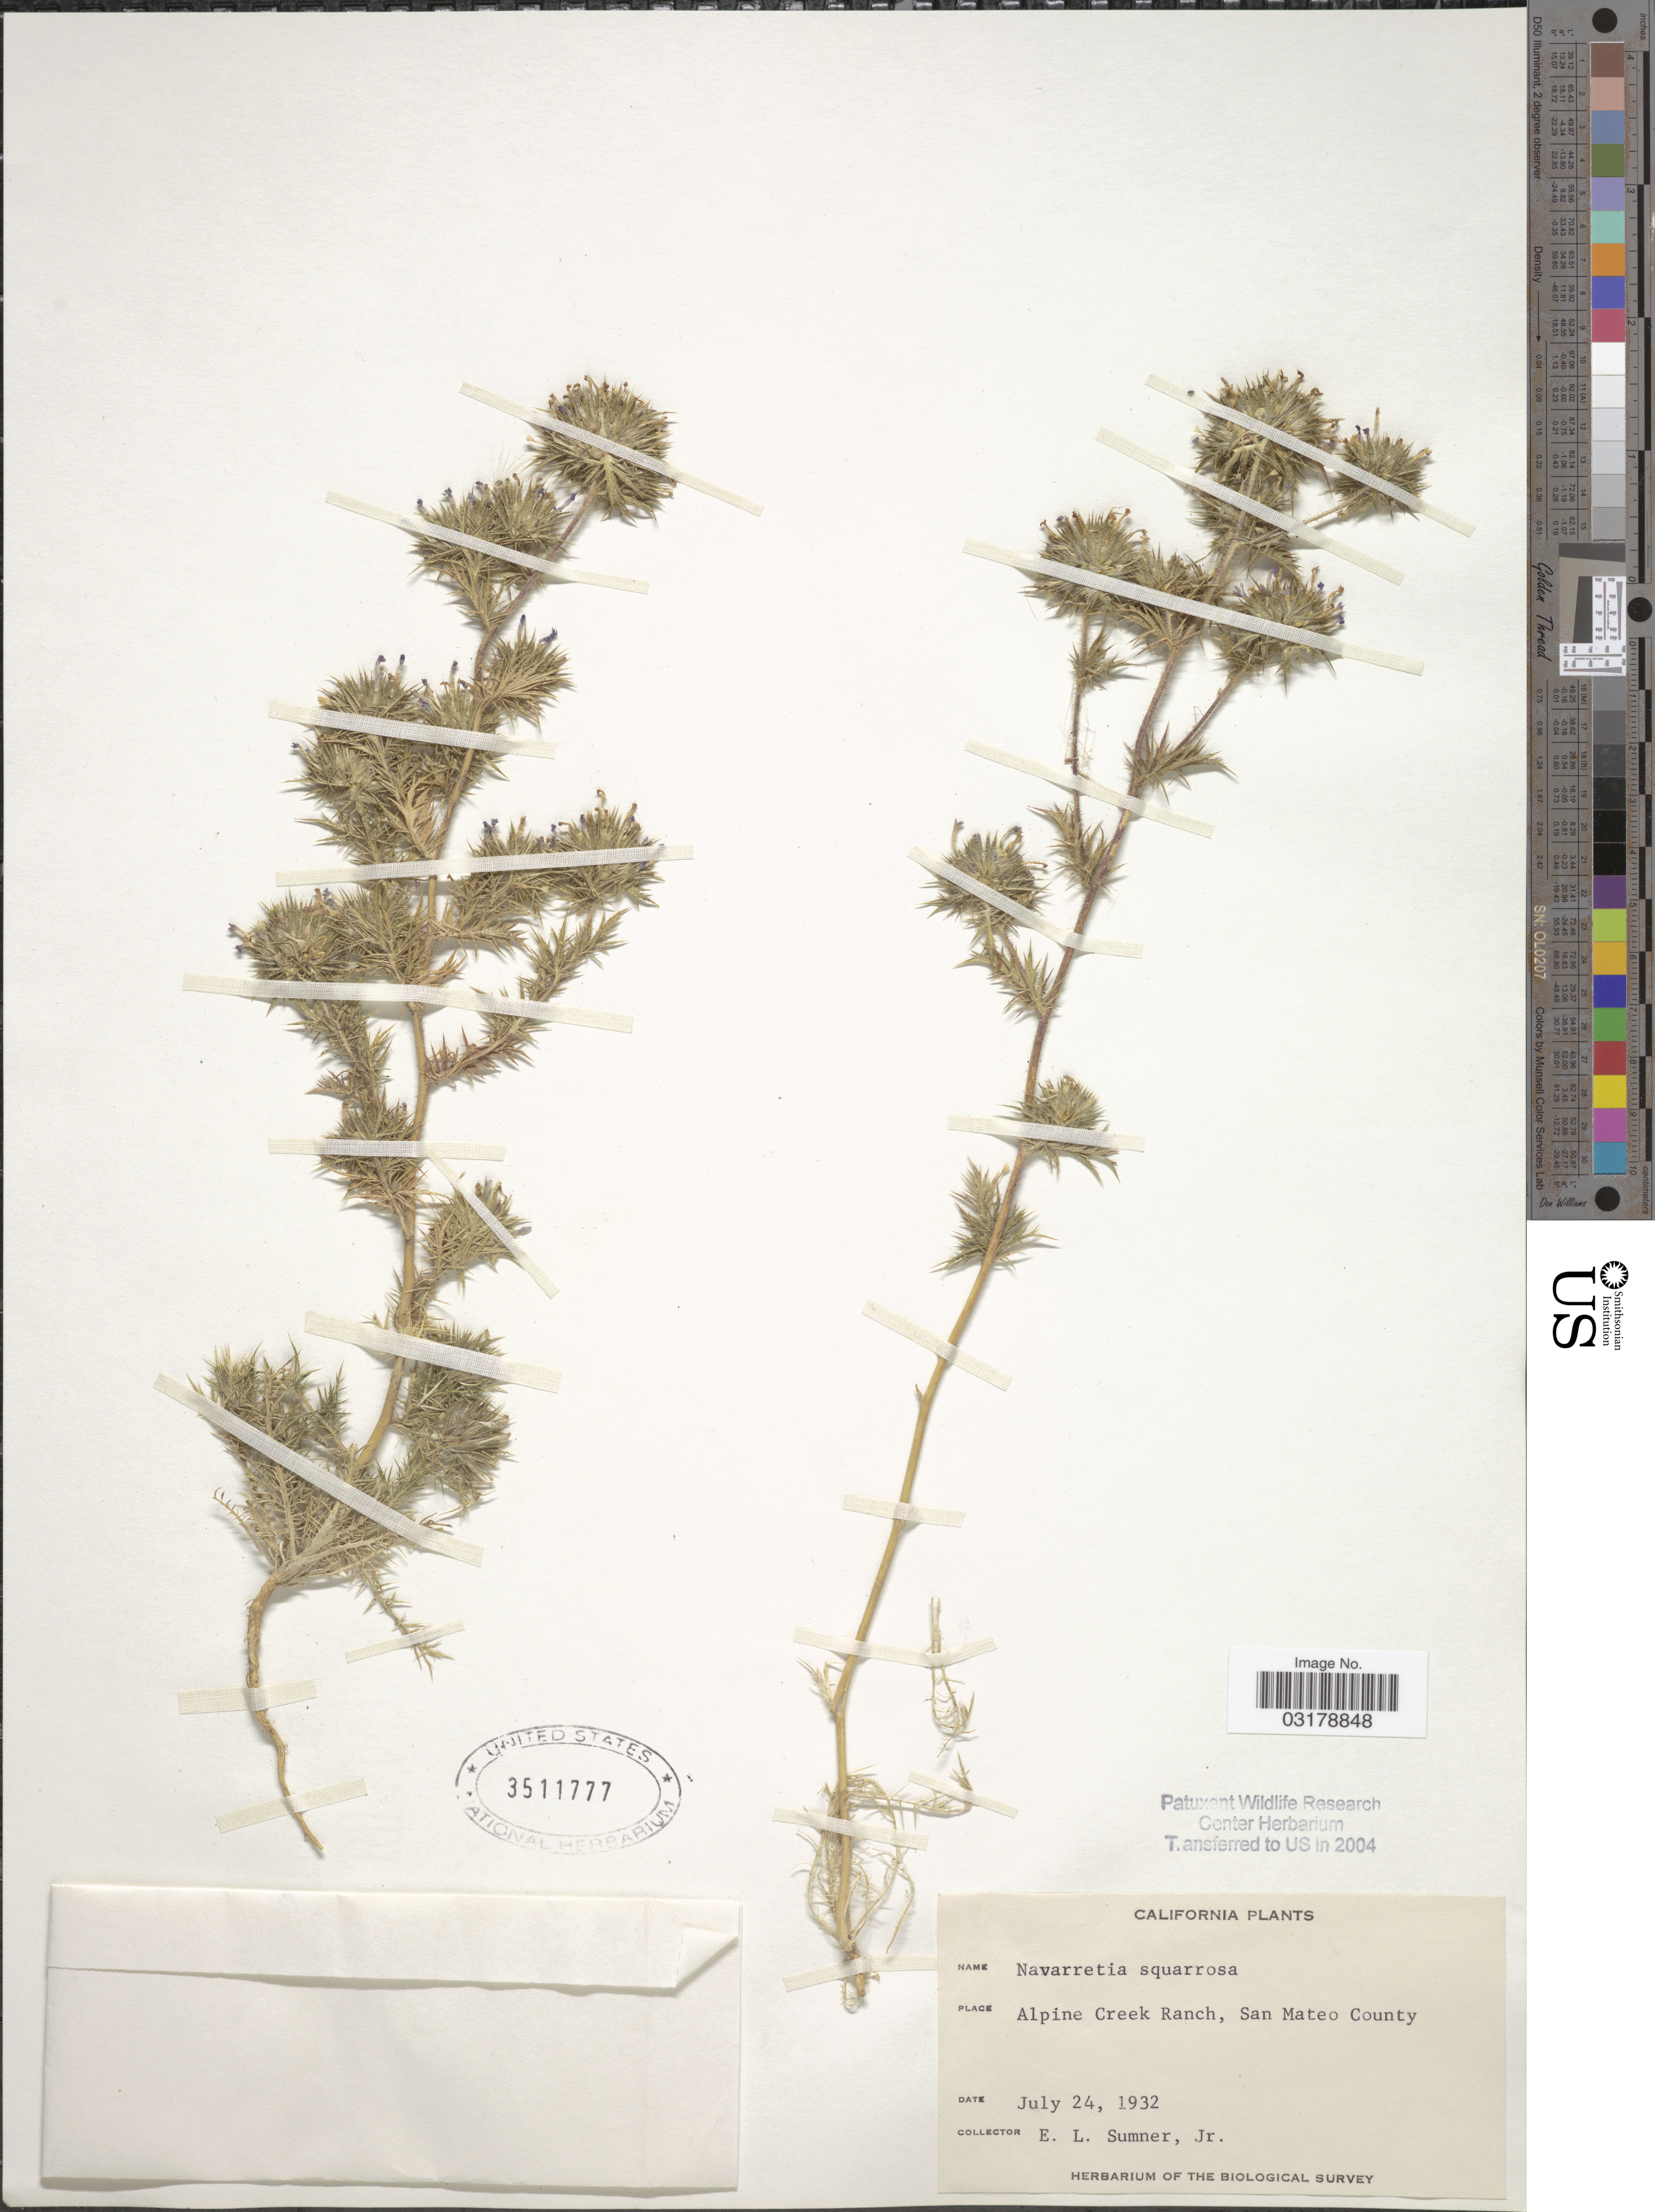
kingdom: Plantae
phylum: Tracheophyta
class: Magnoliopsida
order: Ericales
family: Polemoniaceae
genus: Navarretia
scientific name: Navarretia squarrosa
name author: (Eschsch.) Hook. & Arn.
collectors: E. Sumner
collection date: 1932-07-24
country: United States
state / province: California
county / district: San Mateo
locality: Alpine Creek Ranch, San Mateo County.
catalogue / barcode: US 3511777